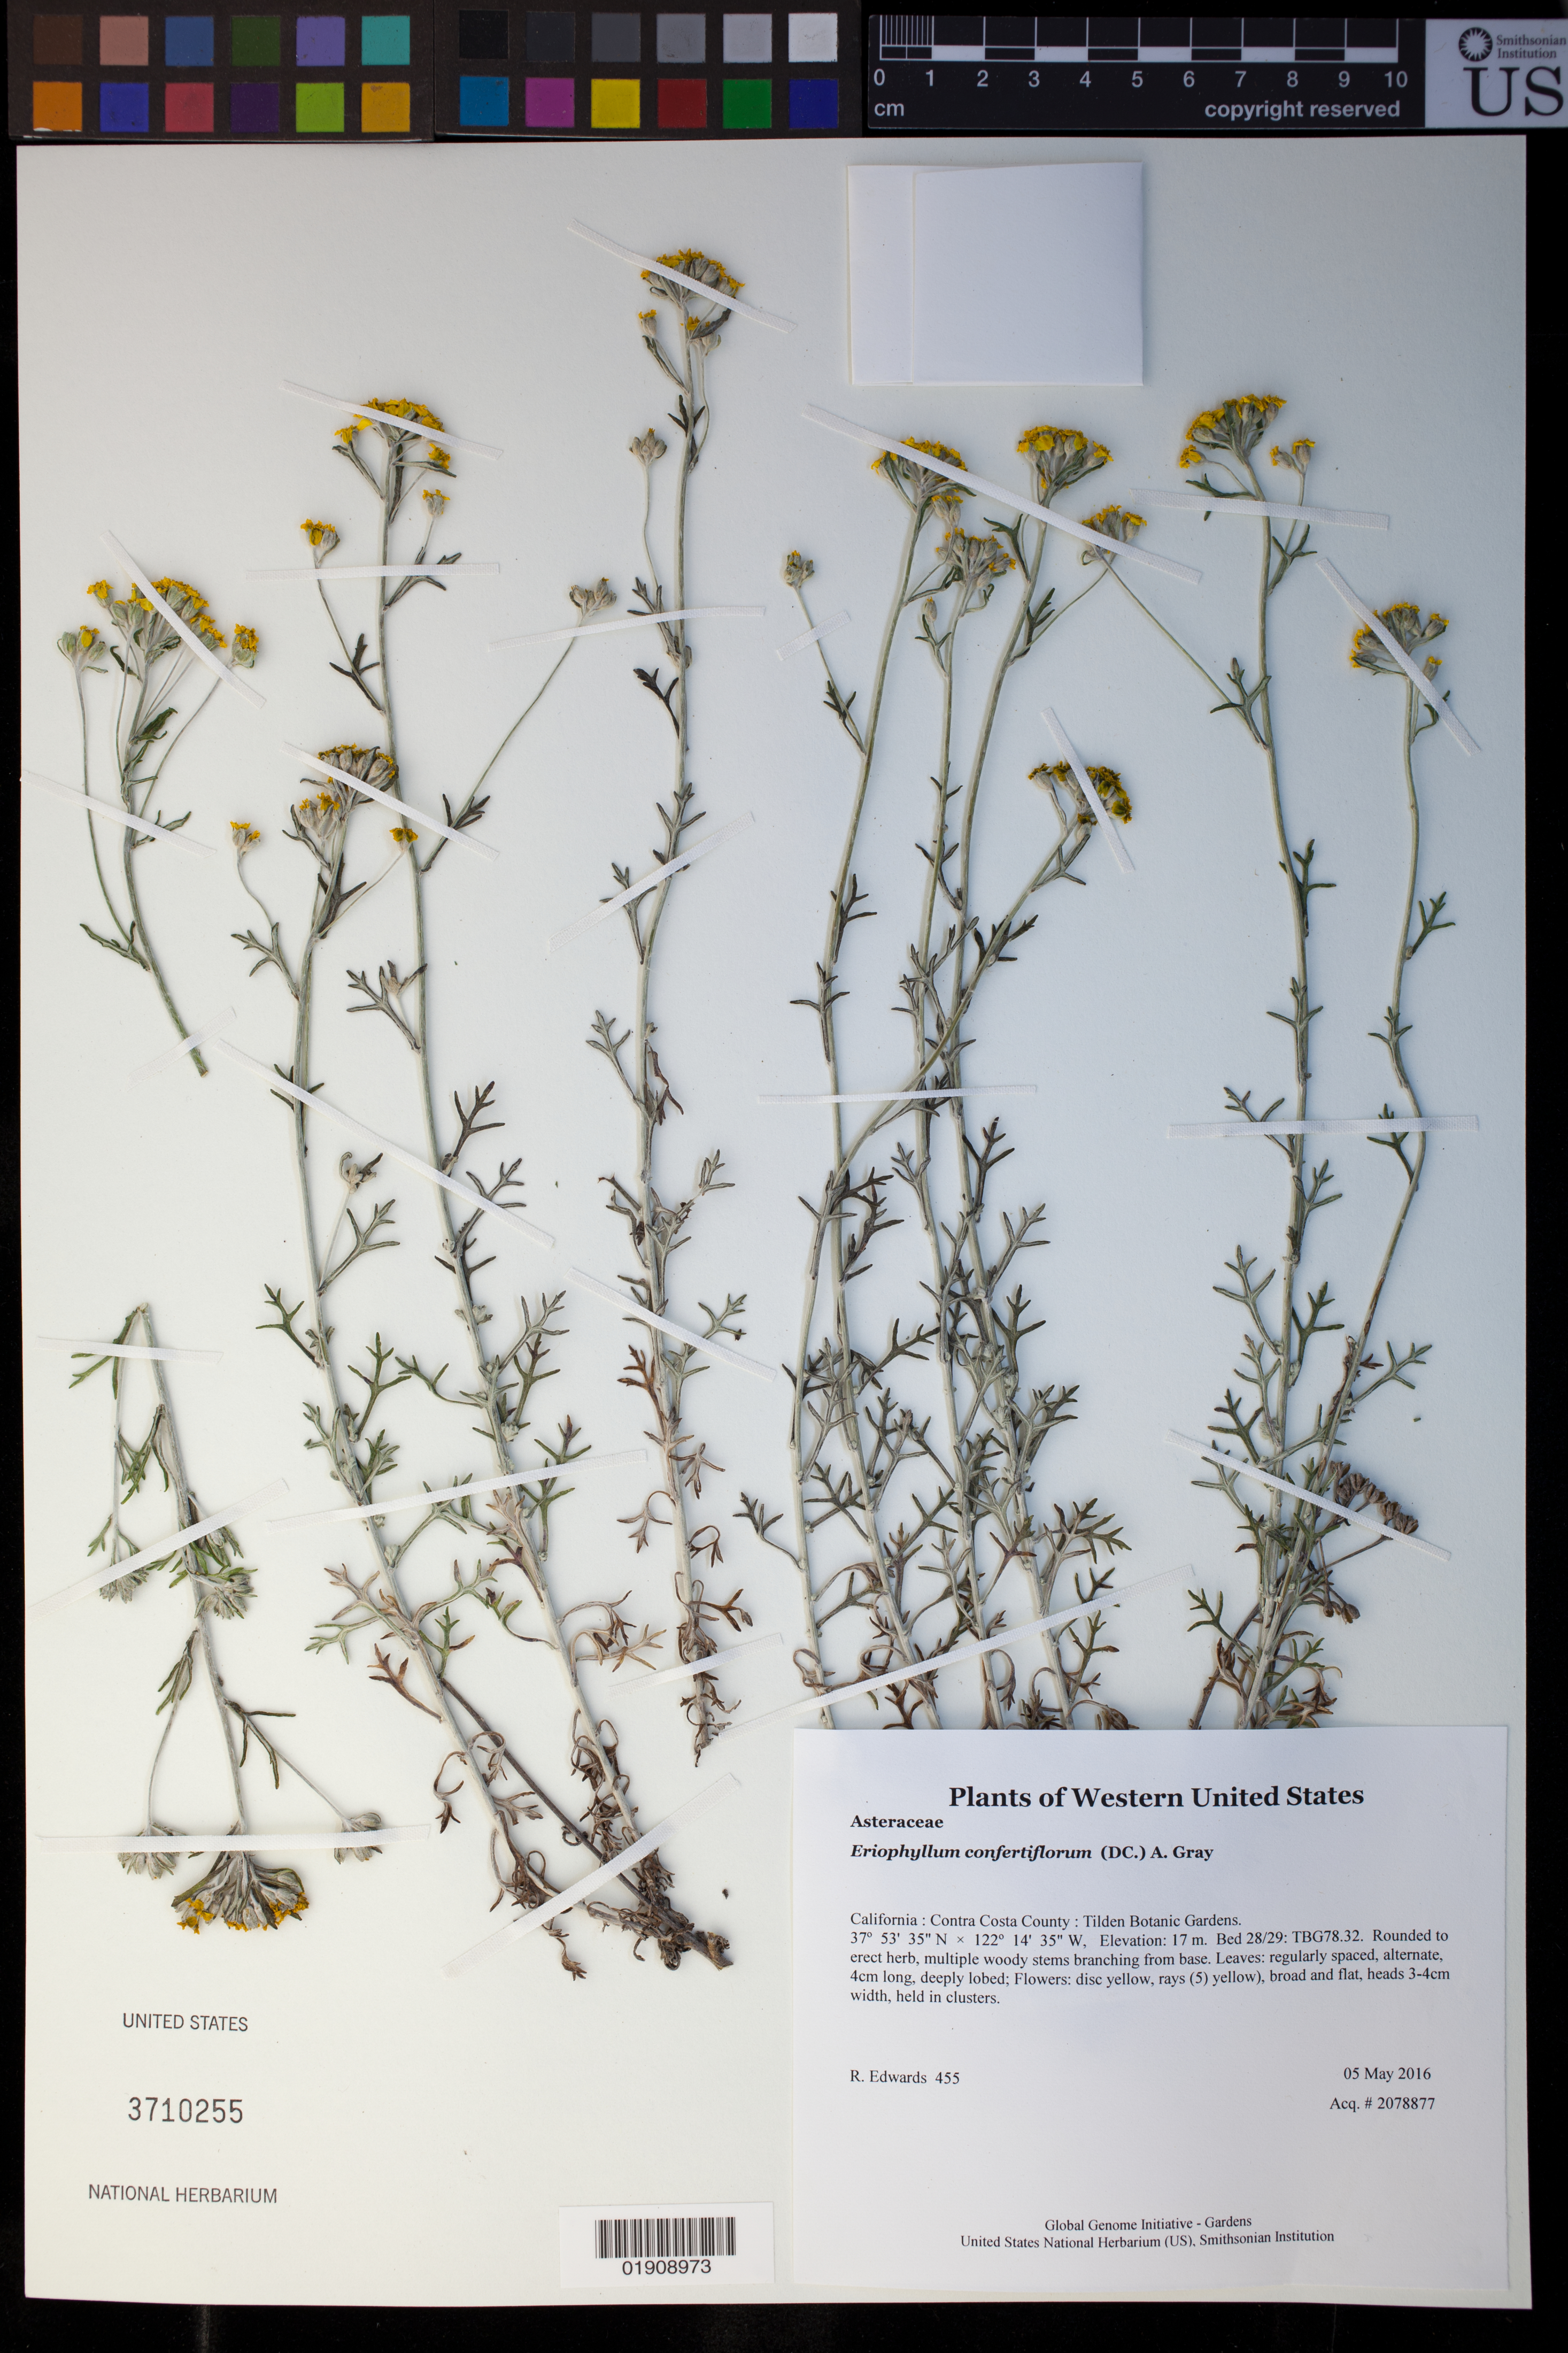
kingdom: Plantae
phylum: Tracheophyta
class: Magnoliopsida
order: Asterales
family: Asteraceae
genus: Eriophyllum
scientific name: Eriophyllum confertiflorum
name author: (DC.) A. Gray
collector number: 455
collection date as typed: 5 May 2016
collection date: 2016-05-05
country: United States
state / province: California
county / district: Contra Costa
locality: Tilden Botanic Gardens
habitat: Bed 28/29: TBG78.32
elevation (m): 17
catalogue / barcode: US 3710255